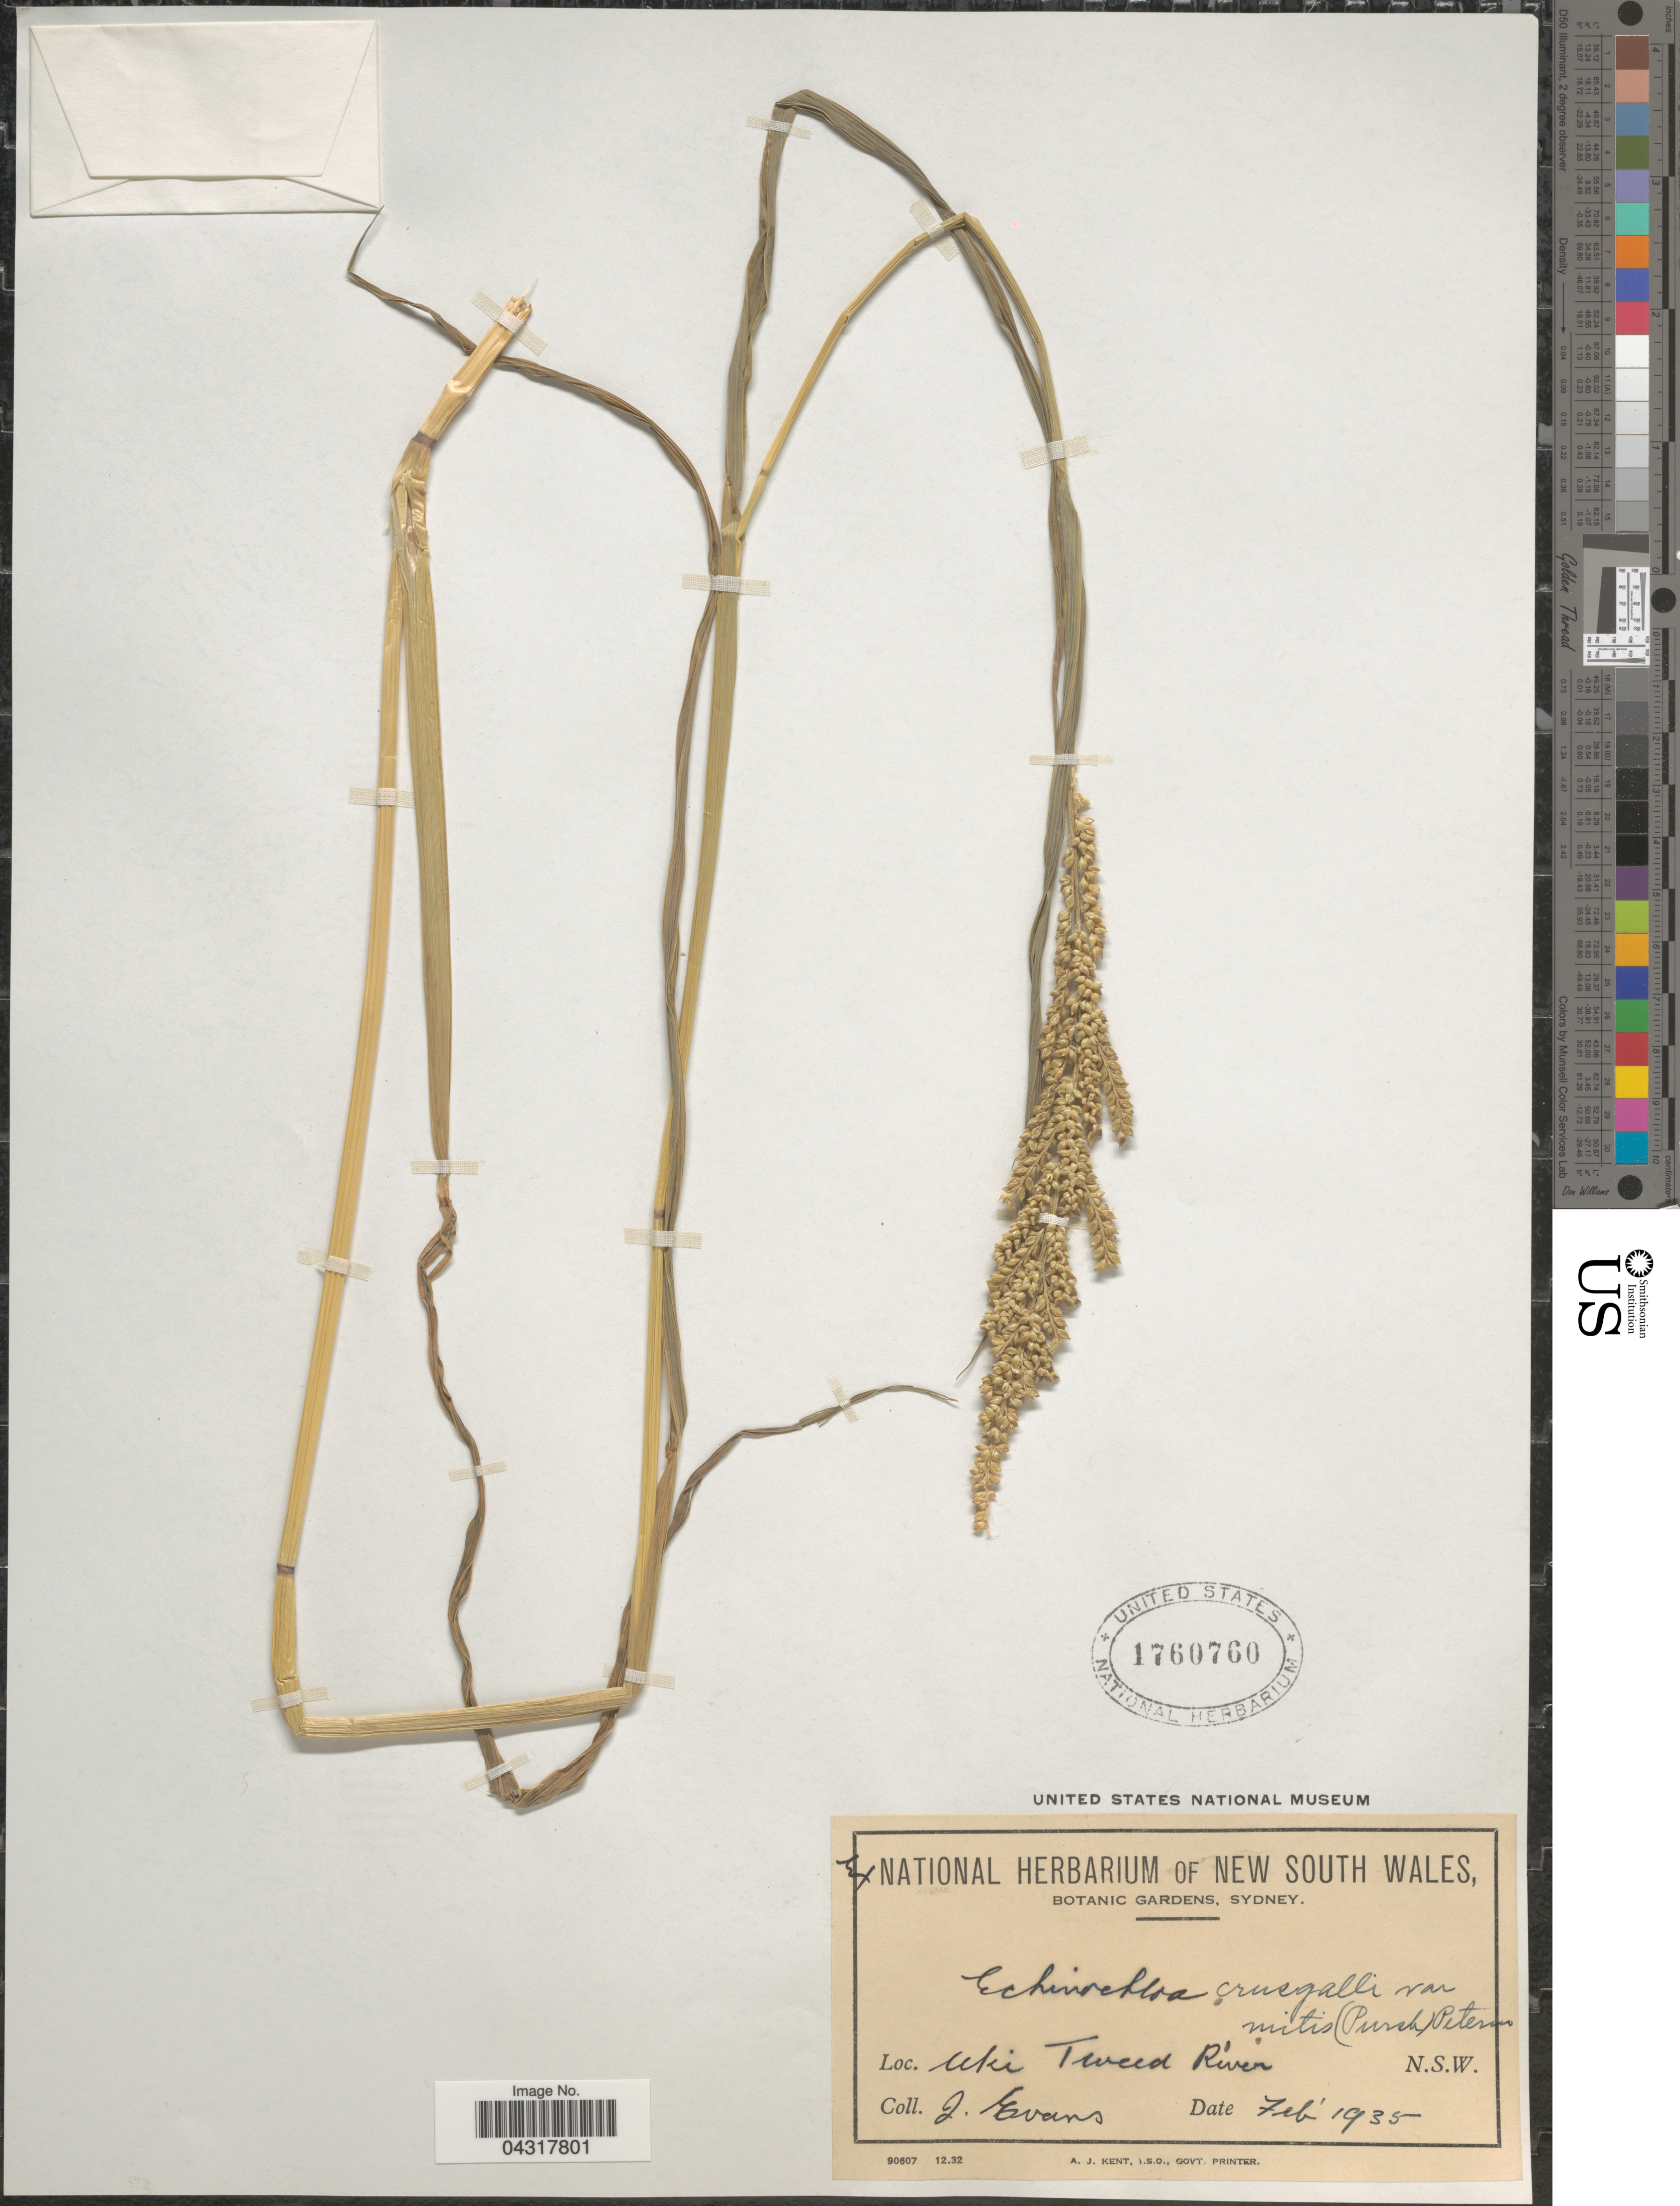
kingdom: Plantae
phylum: Tracheophyta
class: Liliopsida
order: Poales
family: Poaceae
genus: Echinochloa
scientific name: Echinochloa crus-galli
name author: (L.) P. Beauv.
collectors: J. Evans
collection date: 1935-02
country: Australia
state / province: New South Wales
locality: Uki Tweed River.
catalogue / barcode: US 1760760